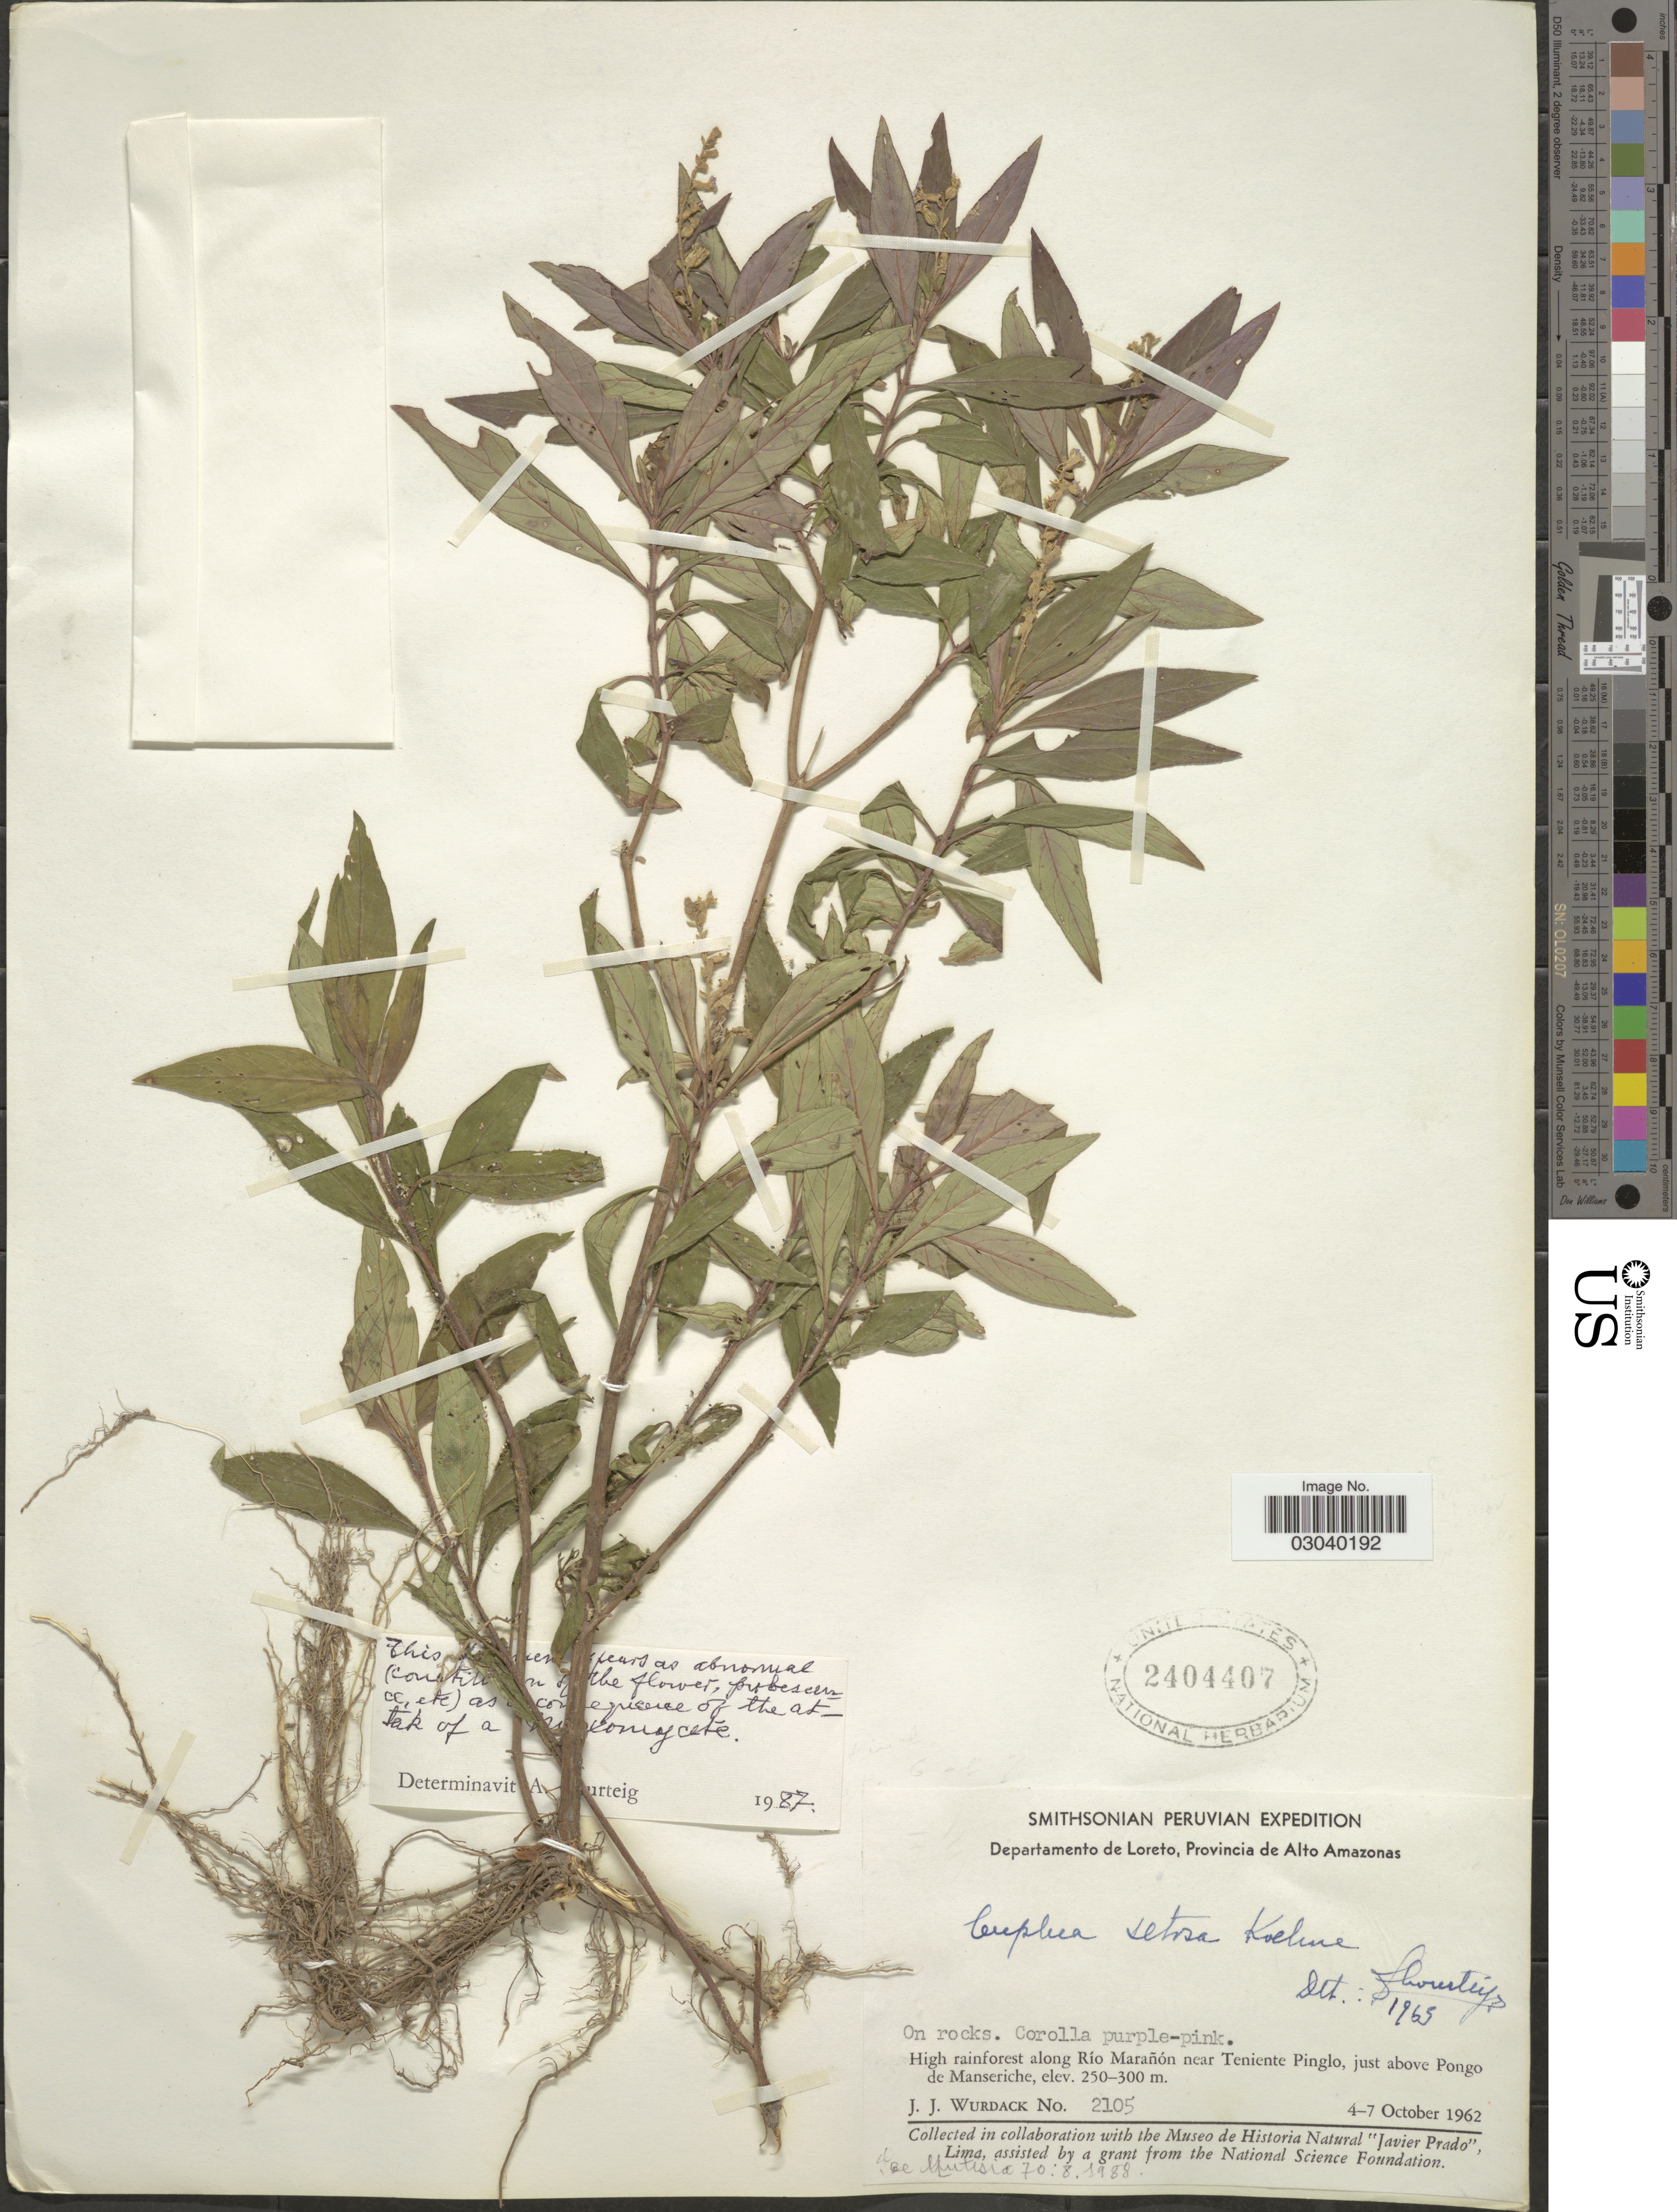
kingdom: Plantae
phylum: Tracheophyta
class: Magnoliopsida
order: Myrtales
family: Lythraceae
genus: Cuphea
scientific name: Cuphea setosa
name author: Koehne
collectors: J. J. Wurdack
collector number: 2105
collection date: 1962-10-04/1962-10-07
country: Peru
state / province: Loreto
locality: Departamento de Loreto, Provincia de Alto Amazonas, High rainforest along Río Marañón near Teniente Pinglo, just above Pongo de Manseriche.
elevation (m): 250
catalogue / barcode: US 2404407